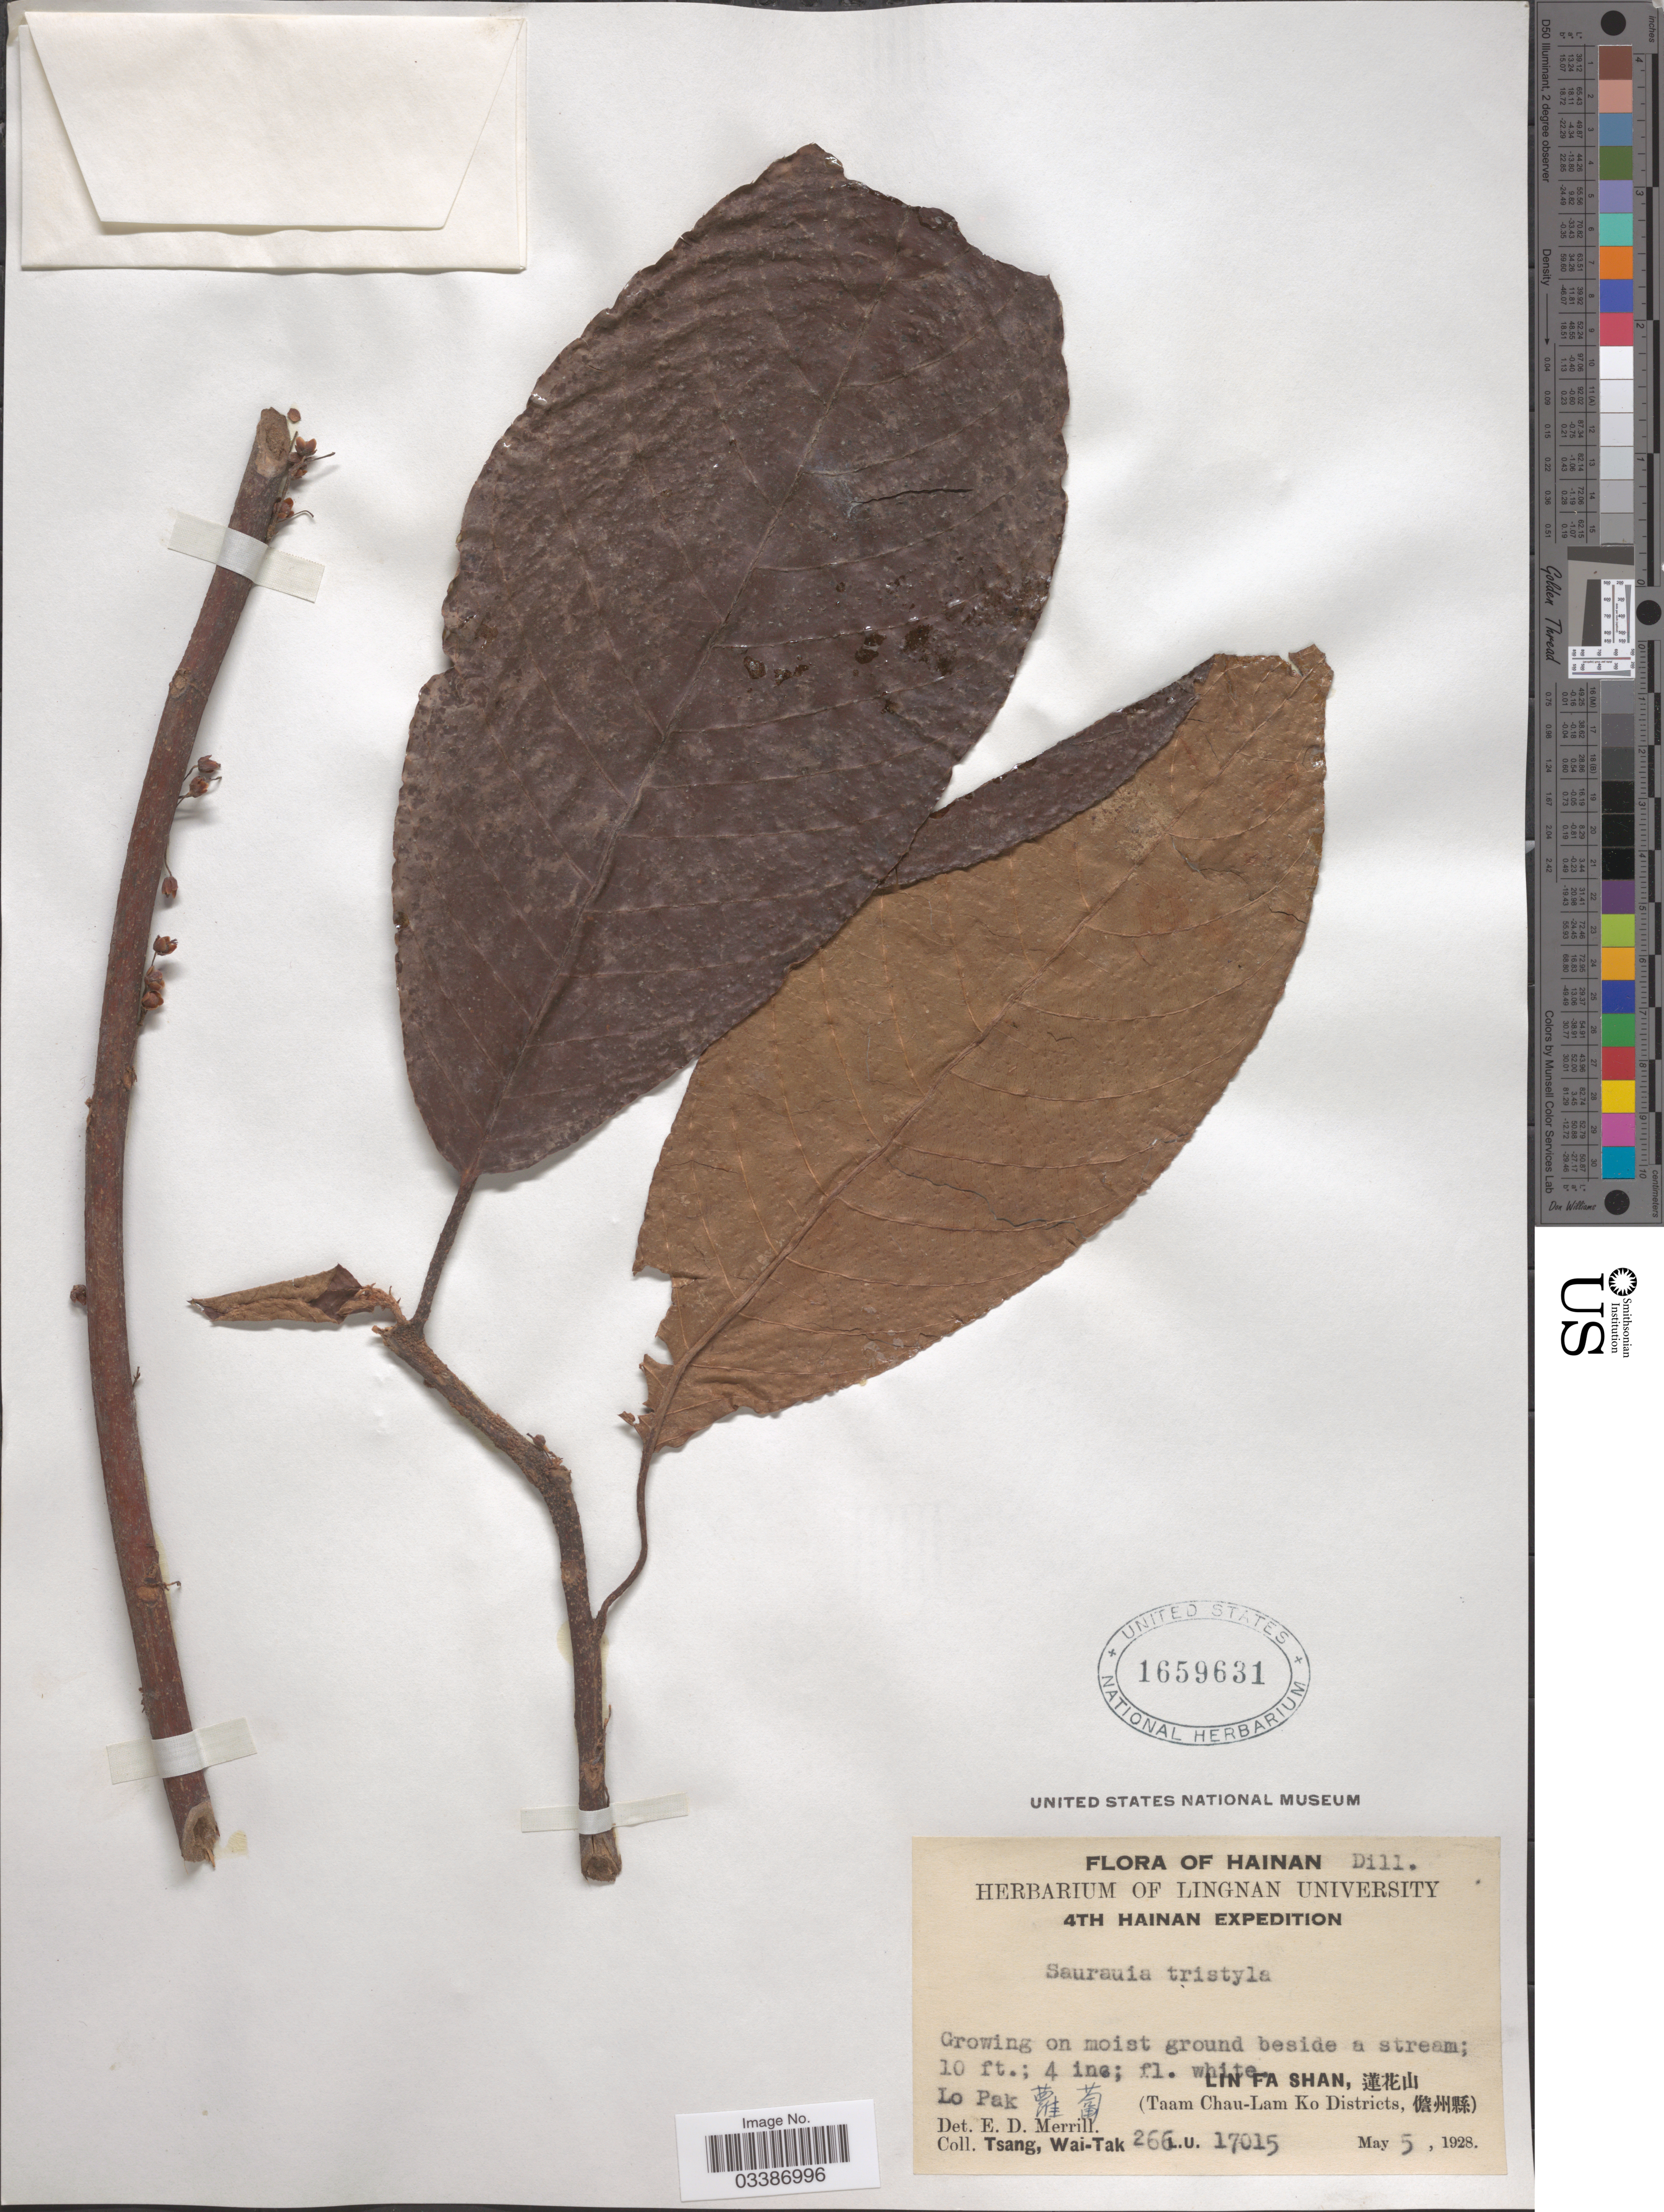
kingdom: Plantae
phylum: Tracheophyta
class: Magnoliopsida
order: Ericales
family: Actinidiaceae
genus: Saurauia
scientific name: Saurauia tristyla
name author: DC.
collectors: W. T. Tsang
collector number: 266L.U.17015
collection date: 1928-05-05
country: China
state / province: Hainan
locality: Lo Pak X. Lin Fa Shan, X. (Taam Chau-Lam Ko Districts, X).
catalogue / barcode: US 1659631